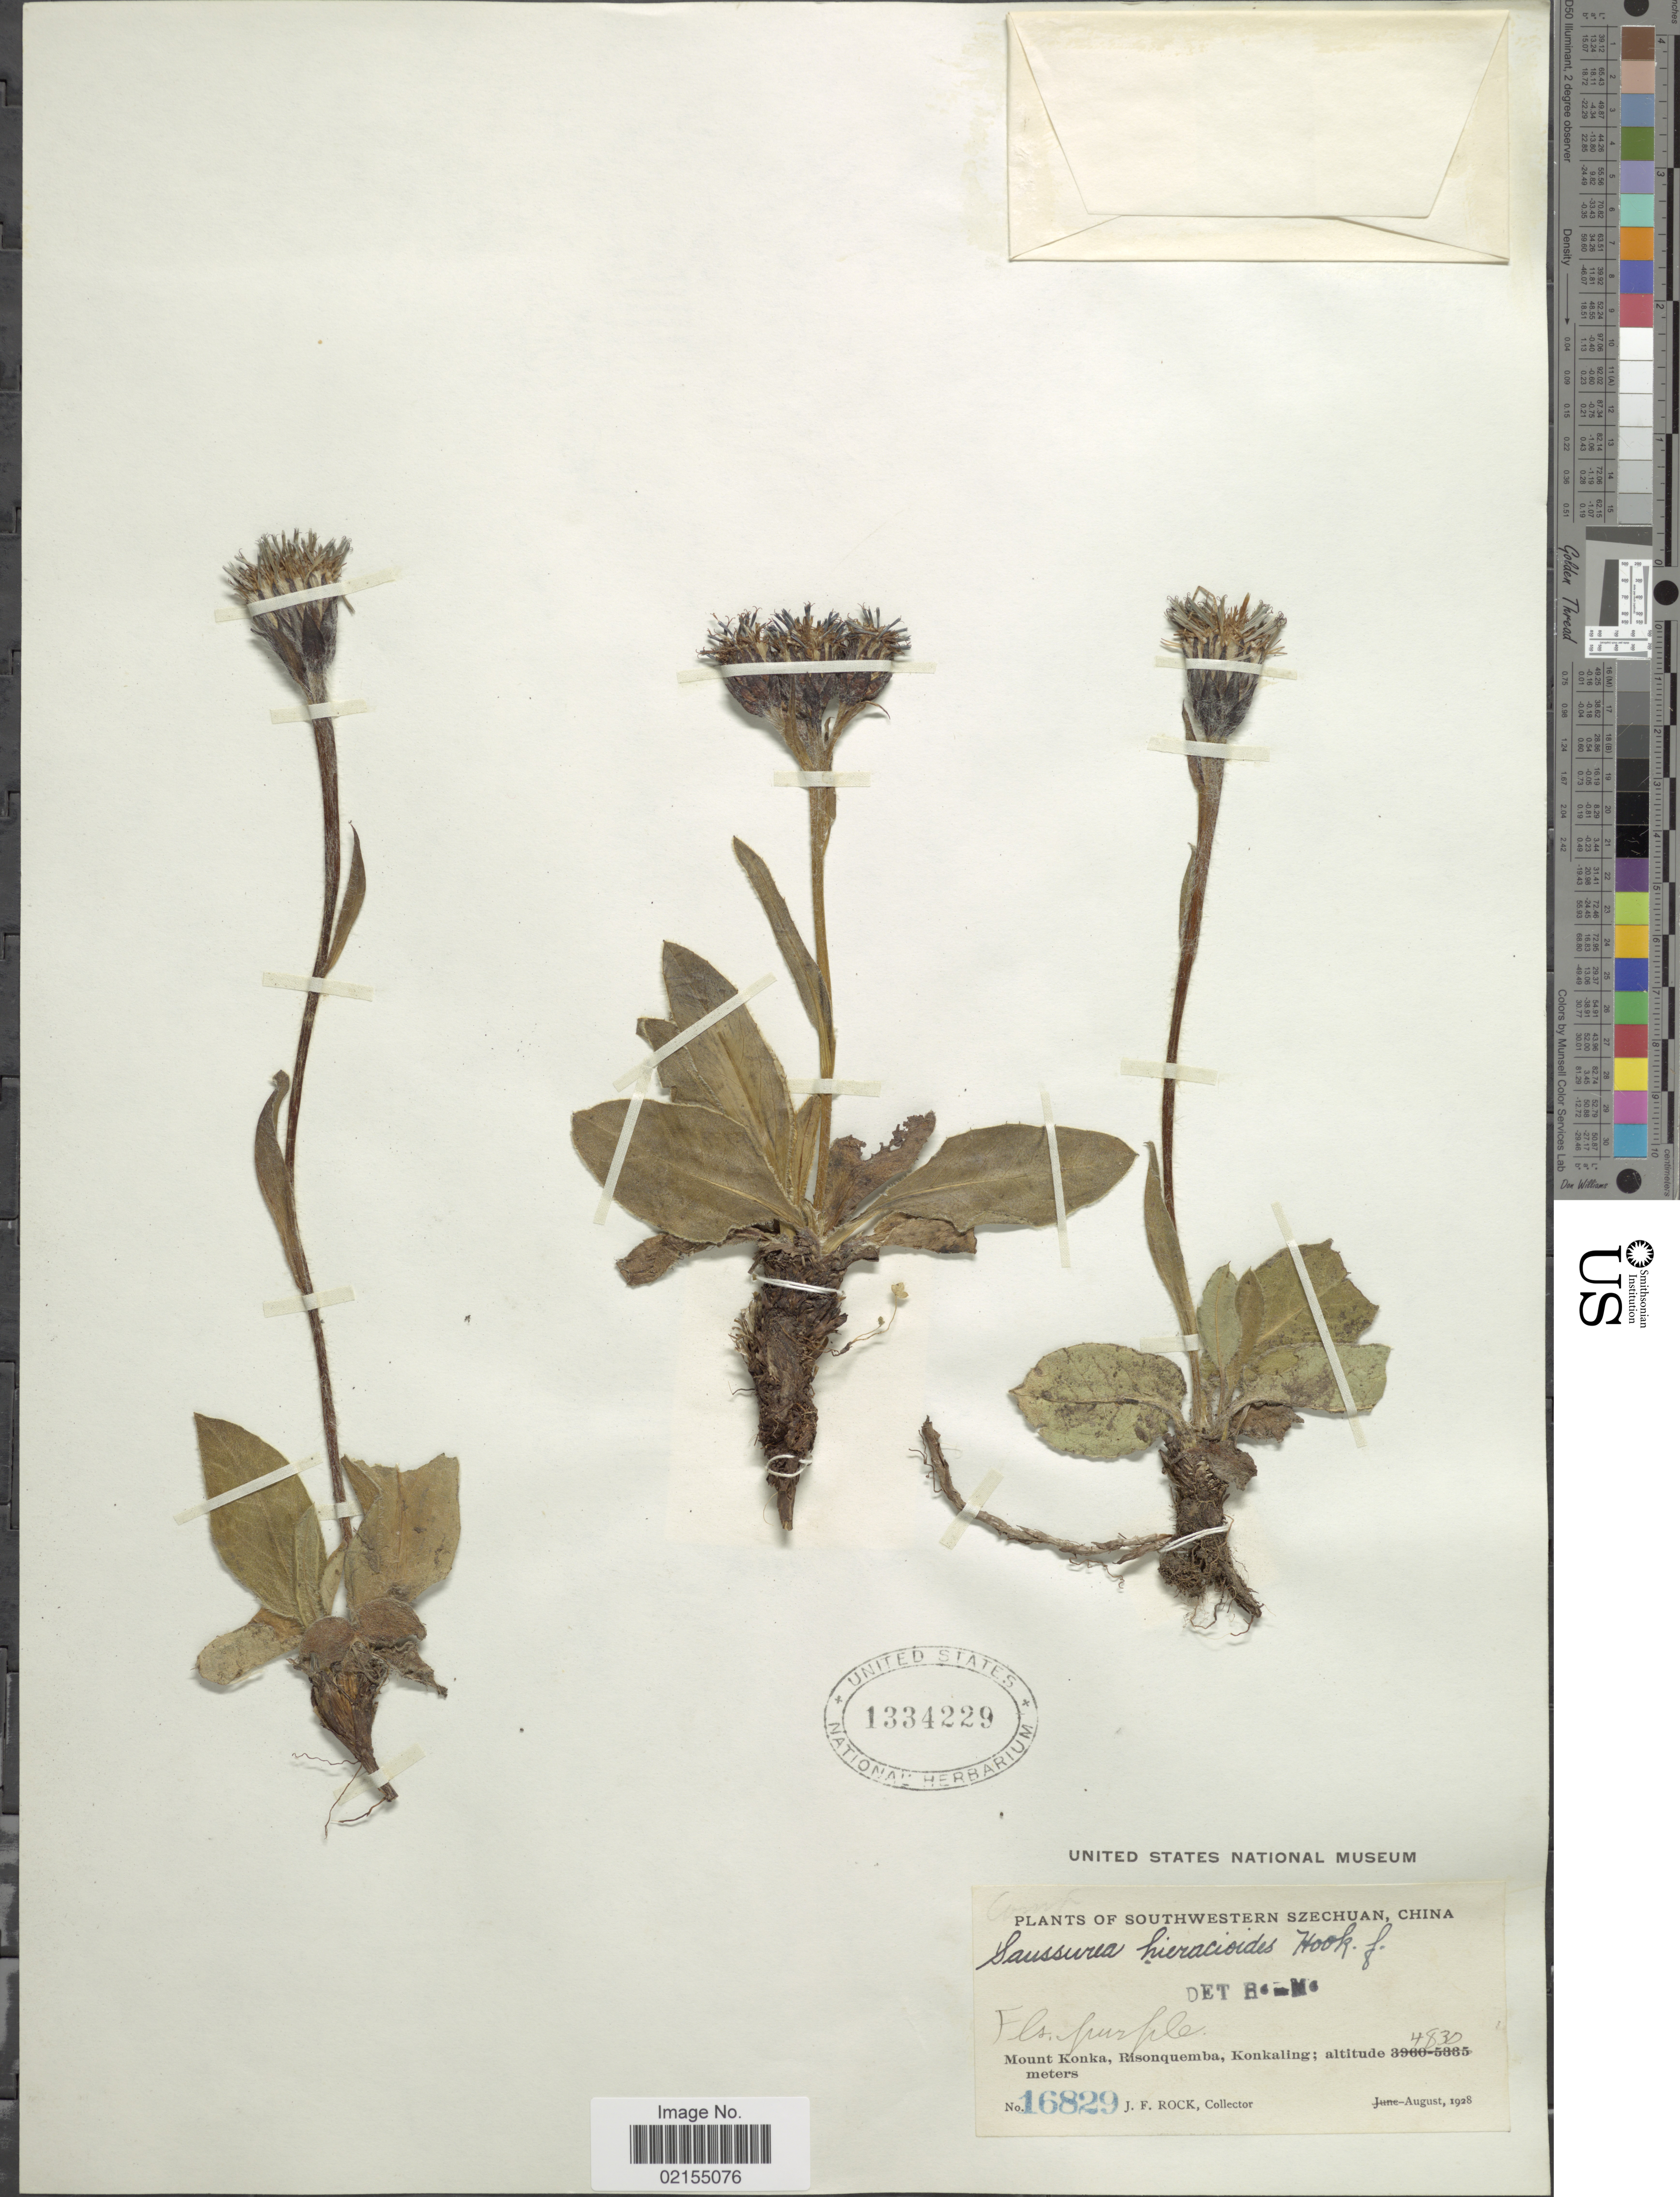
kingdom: Plantae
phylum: Tracheophyta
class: Magnoliopsida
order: Asterales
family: Asteraceae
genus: Saussurea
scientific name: Saussurea hieracioides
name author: Hook. f.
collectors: J. Rock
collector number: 16829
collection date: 1928-08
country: China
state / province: Sichuan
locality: Southwestern Szechuan, China, Mount Konka, Risonquemba, Konkaling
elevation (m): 4830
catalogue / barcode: US 1334229